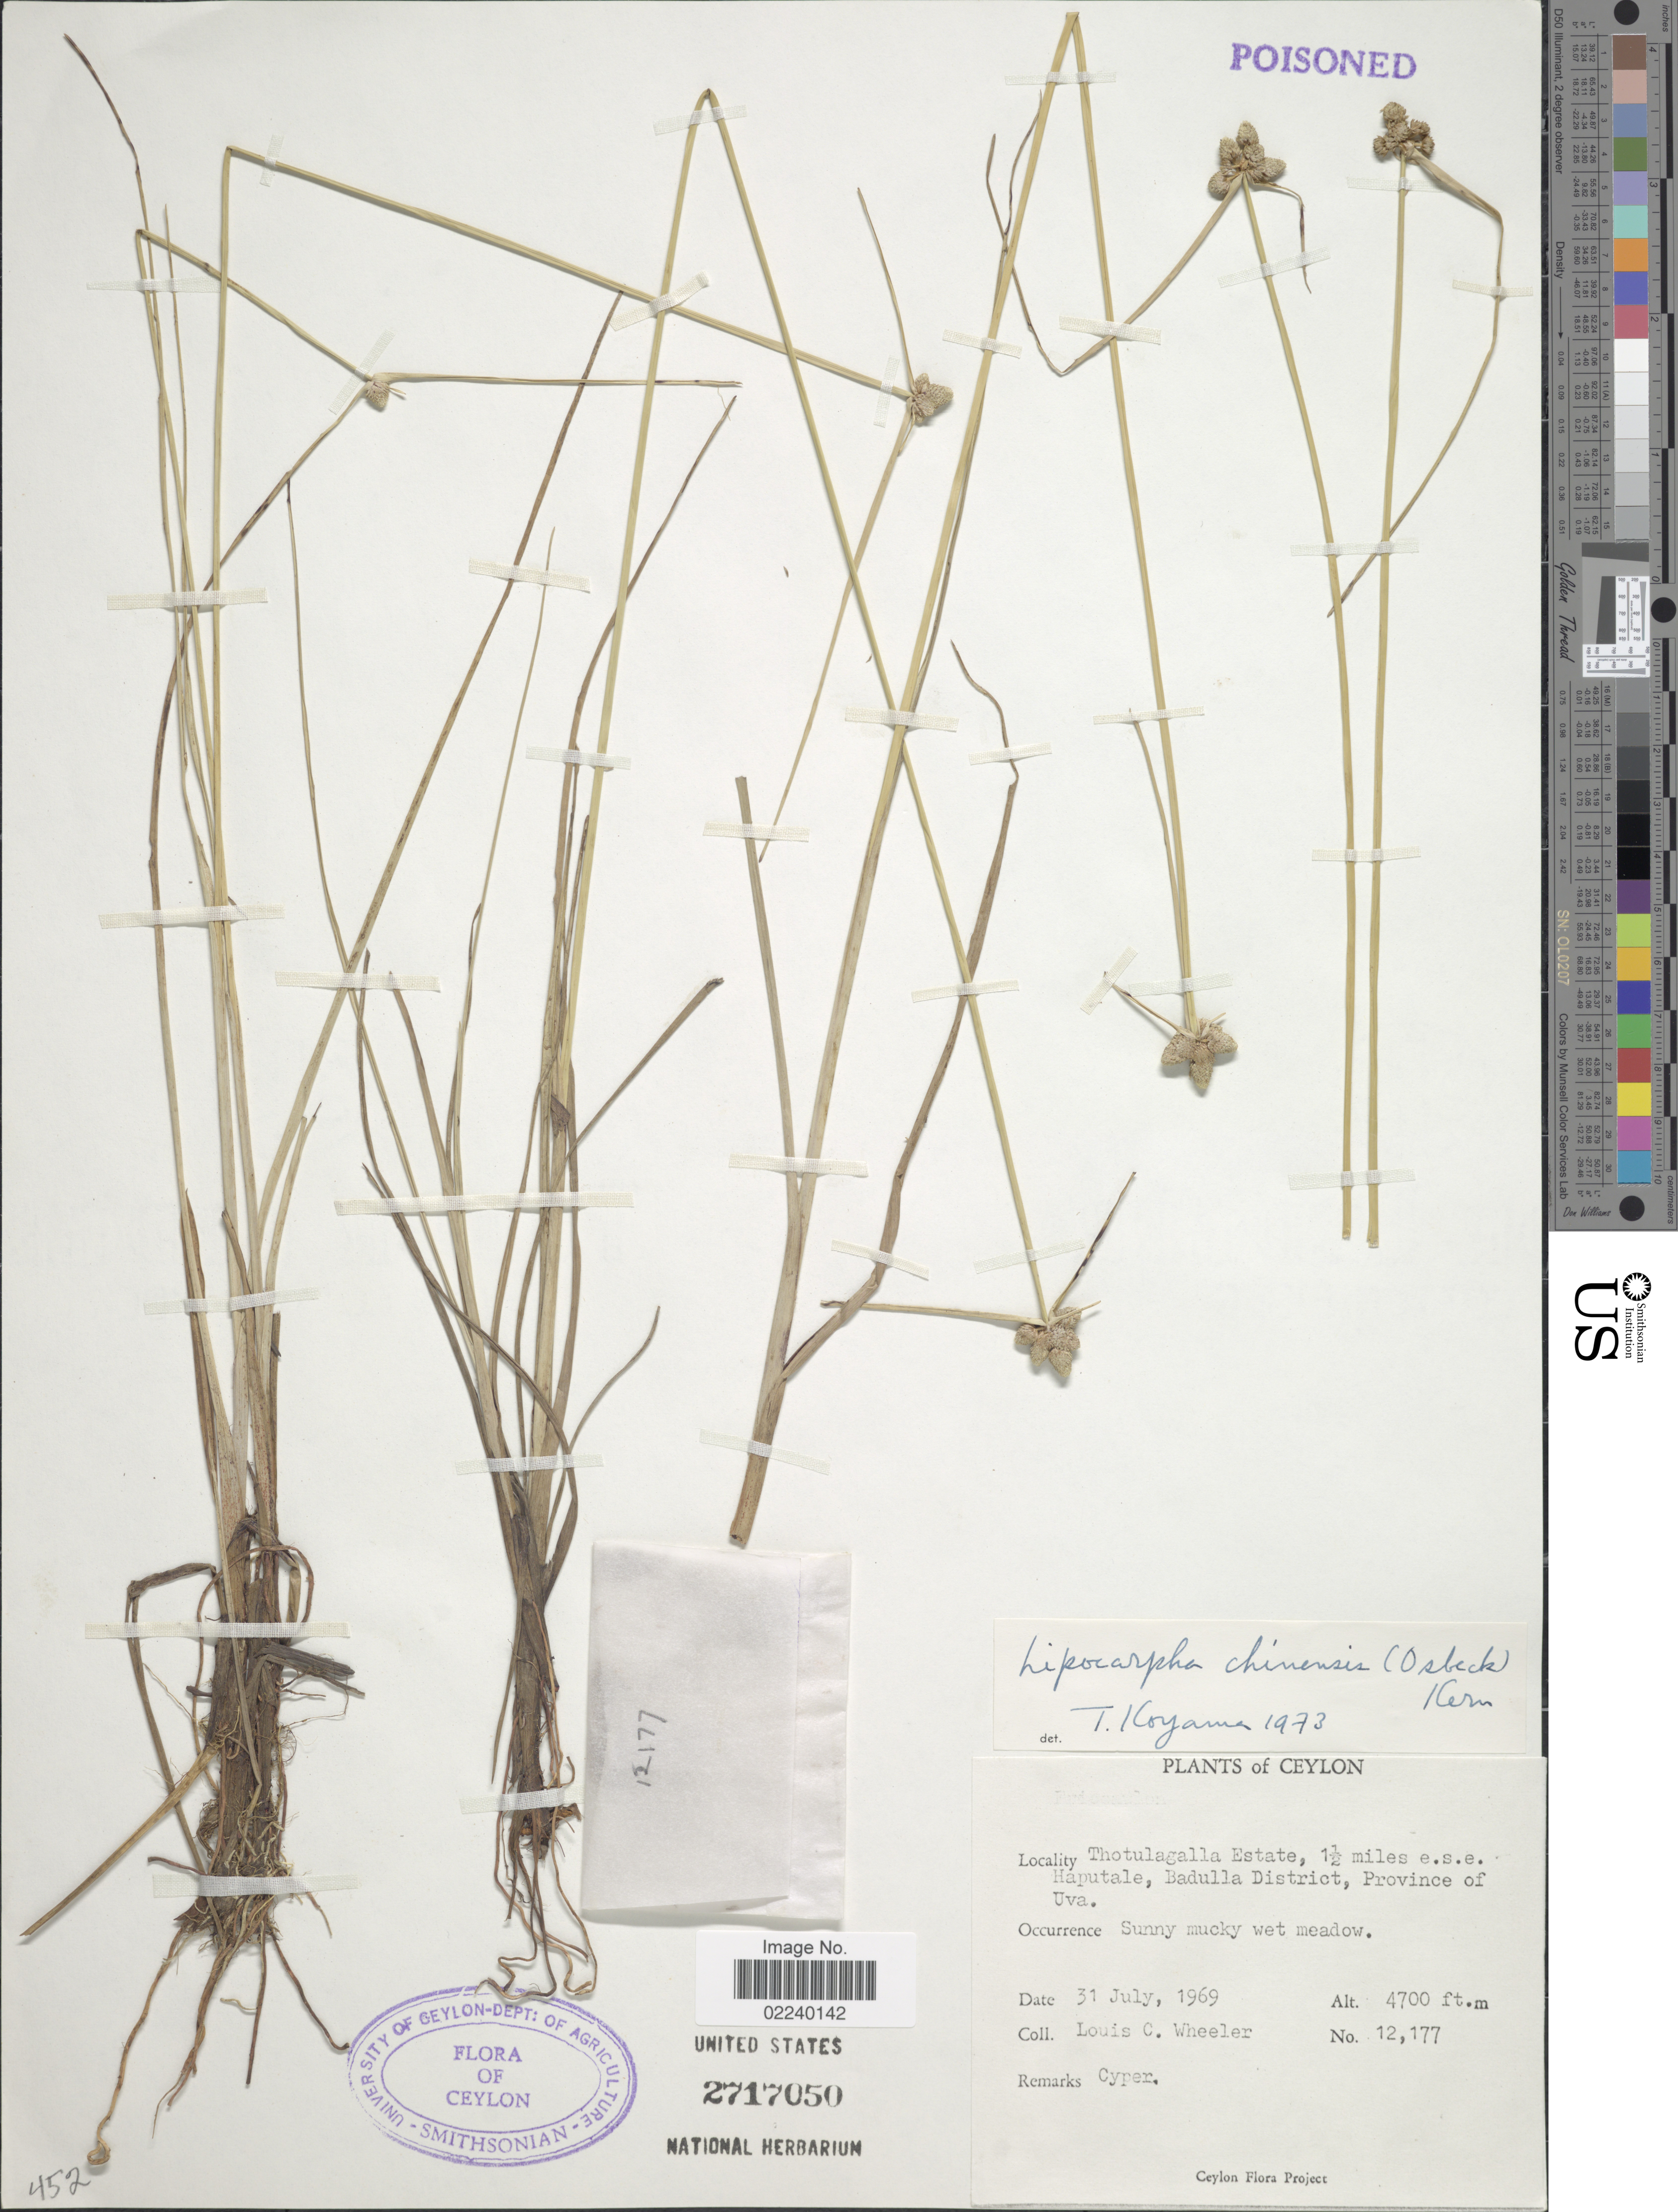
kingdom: Plantae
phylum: Tracheophyta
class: Liliopsida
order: Poales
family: Cyperaceae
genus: Cyperus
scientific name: Cyperus albescens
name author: (Steud.) Larridon & Govaerts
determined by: Strong, M. T., (US), Smithsonian Institution - National Museum of Natural History (UNITED STATES)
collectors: L. C. Wheeler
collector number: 12177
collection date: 1969-07-31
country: Sri Lanka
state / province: Uva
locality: Ceylon, Thotulagalla Estate, 1½ miles e.s.e. Haputale, Badulla District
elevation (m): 1433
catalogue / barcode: US 2717050